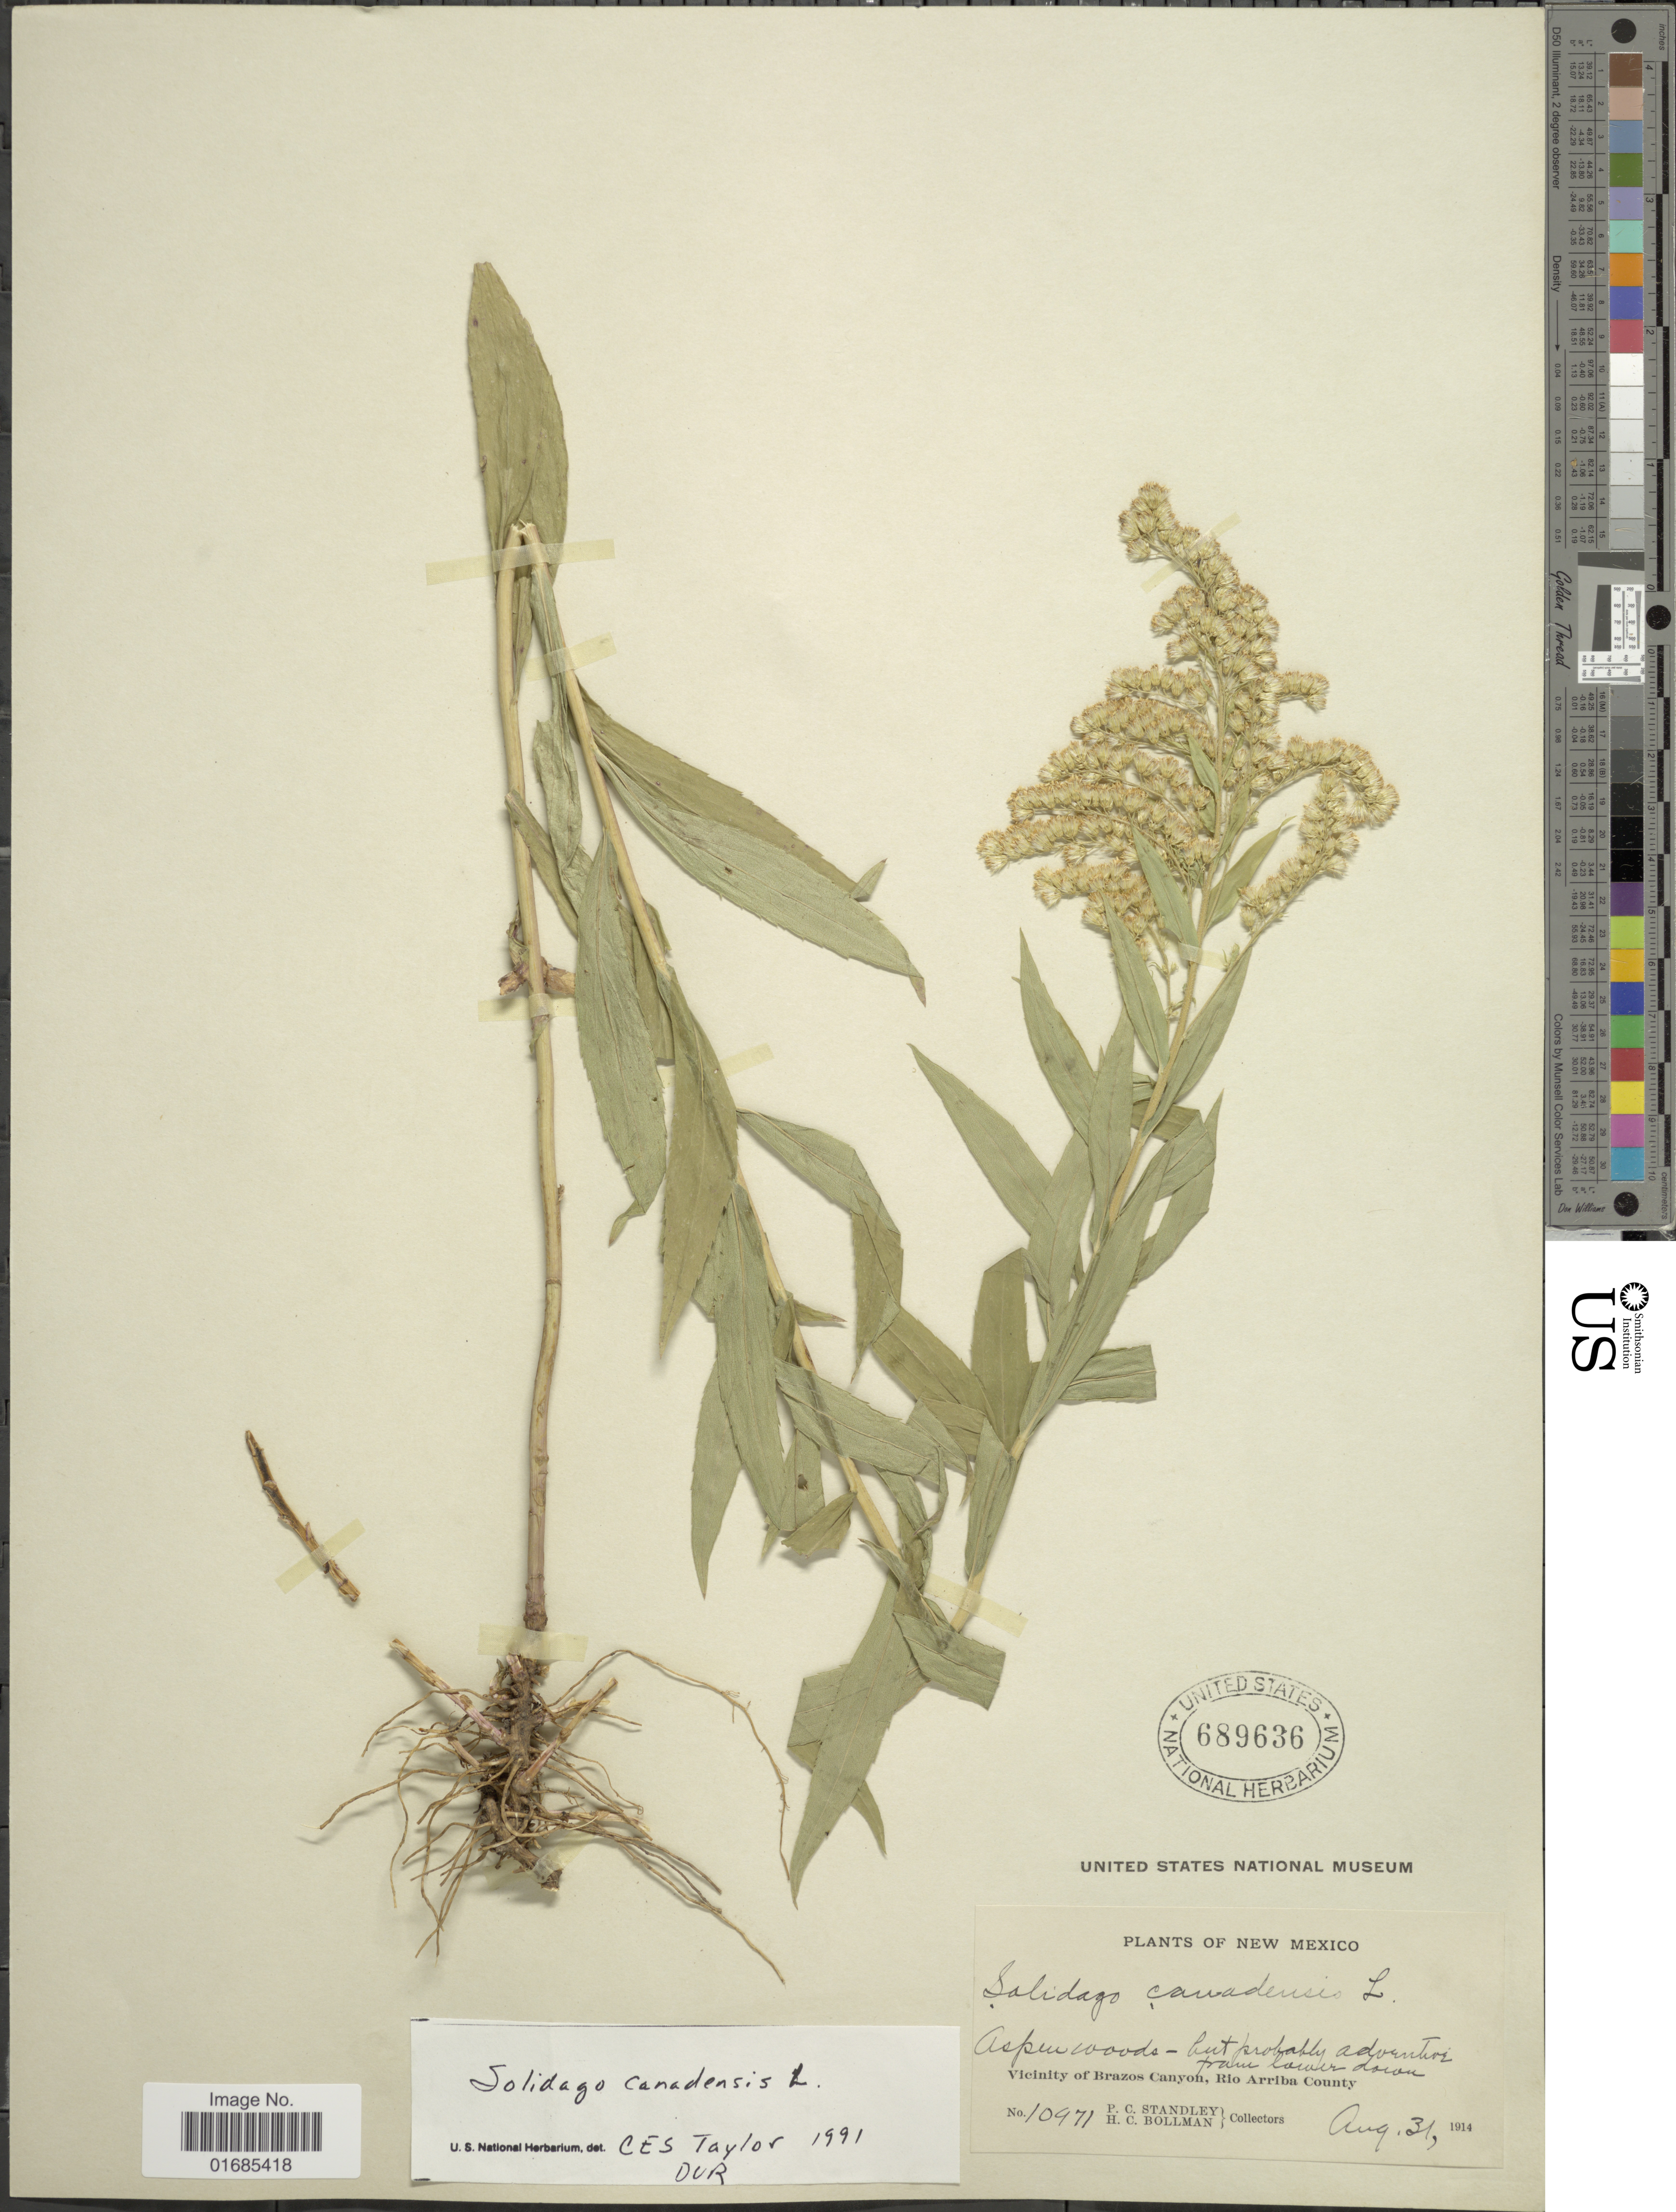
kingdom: Plantae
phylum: Tracheophyta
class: Magnoliopsida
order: Asterales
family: Asteraceae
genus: Solidago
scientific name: Solidago canadensis var. salebrosa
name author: (Piper) M.E. Jones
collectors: P. C. Standley & H. C. Bollman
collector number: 10971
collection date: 1914-08-31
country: United States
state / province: New Mexico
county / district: Rio Arriba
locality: Aspen woods, vicinity of Brazos Canyon, Rio Arriba County.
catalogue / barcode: US 689636